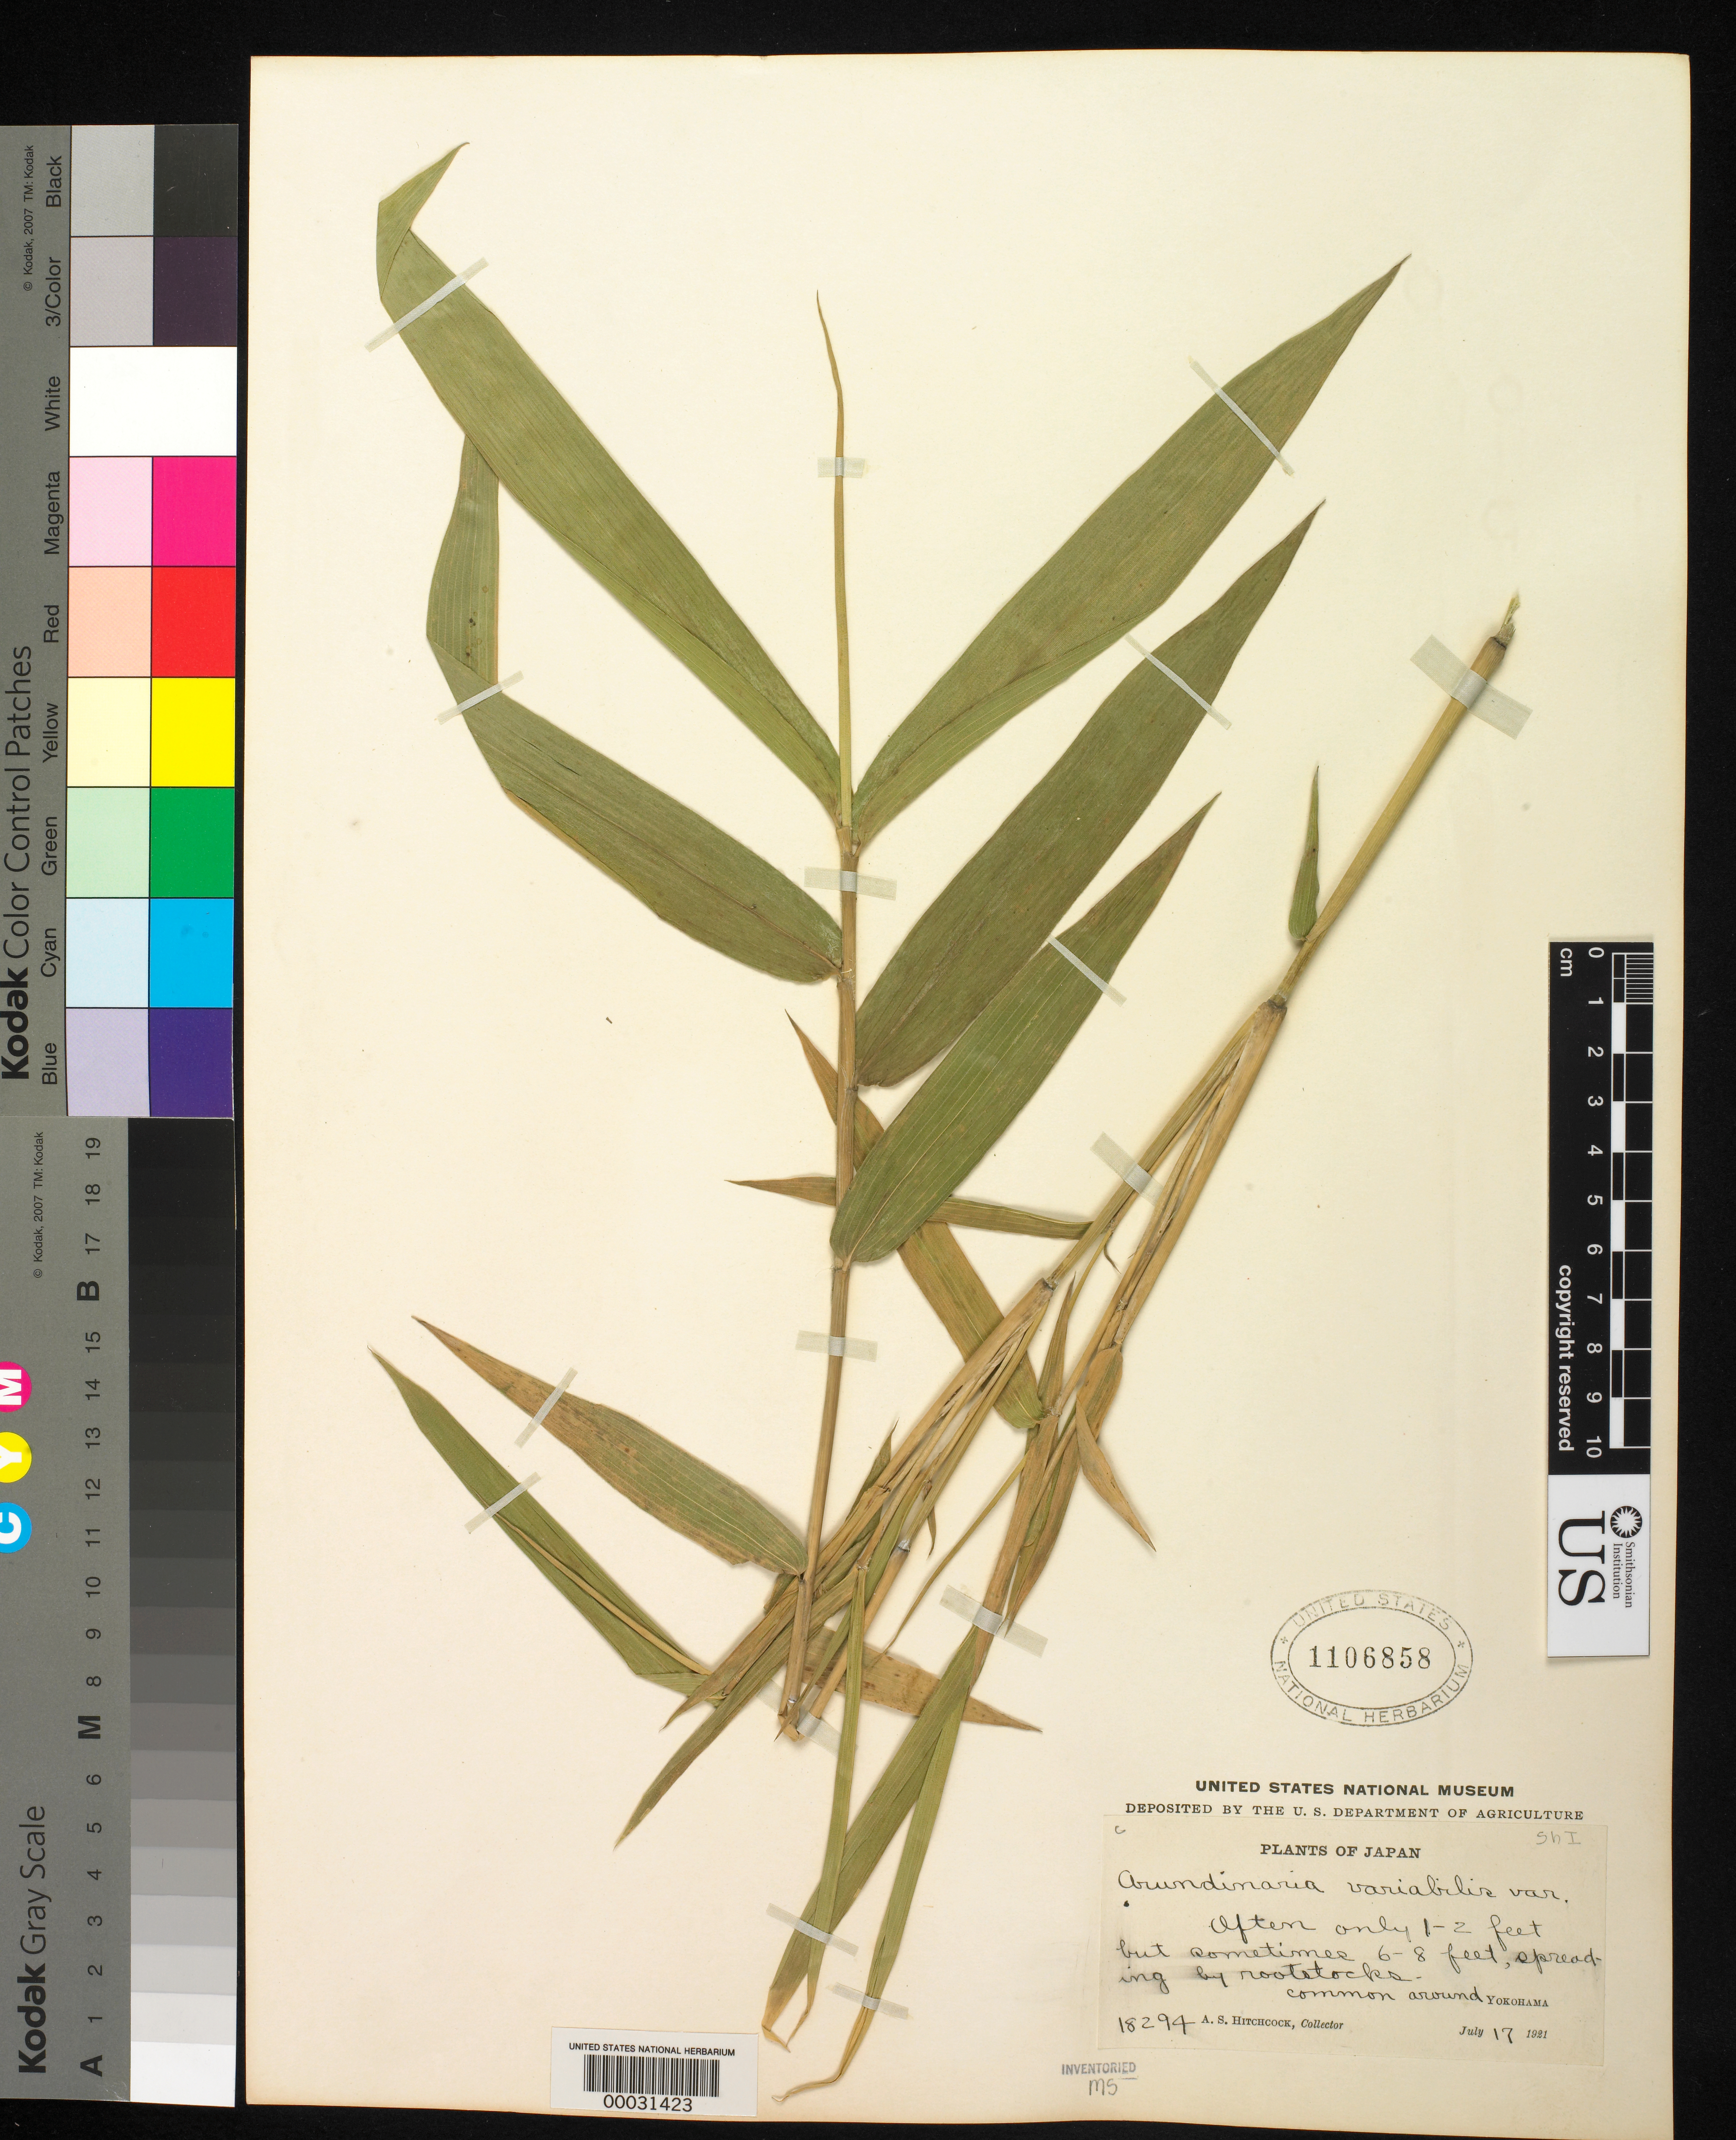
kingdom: Plantae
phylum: Tracheophyta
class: Liliopsida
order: Poales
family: Poaceae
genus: Pleioblastus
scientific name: Pleioblastus fortunei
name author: (Van Houtte) Nakai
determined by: Poaceae Reorganization Project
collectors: A. S. Hitchcock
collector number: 18294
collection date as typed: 17 Jul 1921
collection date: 1921-07-17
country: Japan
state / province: Kanagawa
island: Honshu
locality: Yokohama.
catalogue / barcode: US 1106858